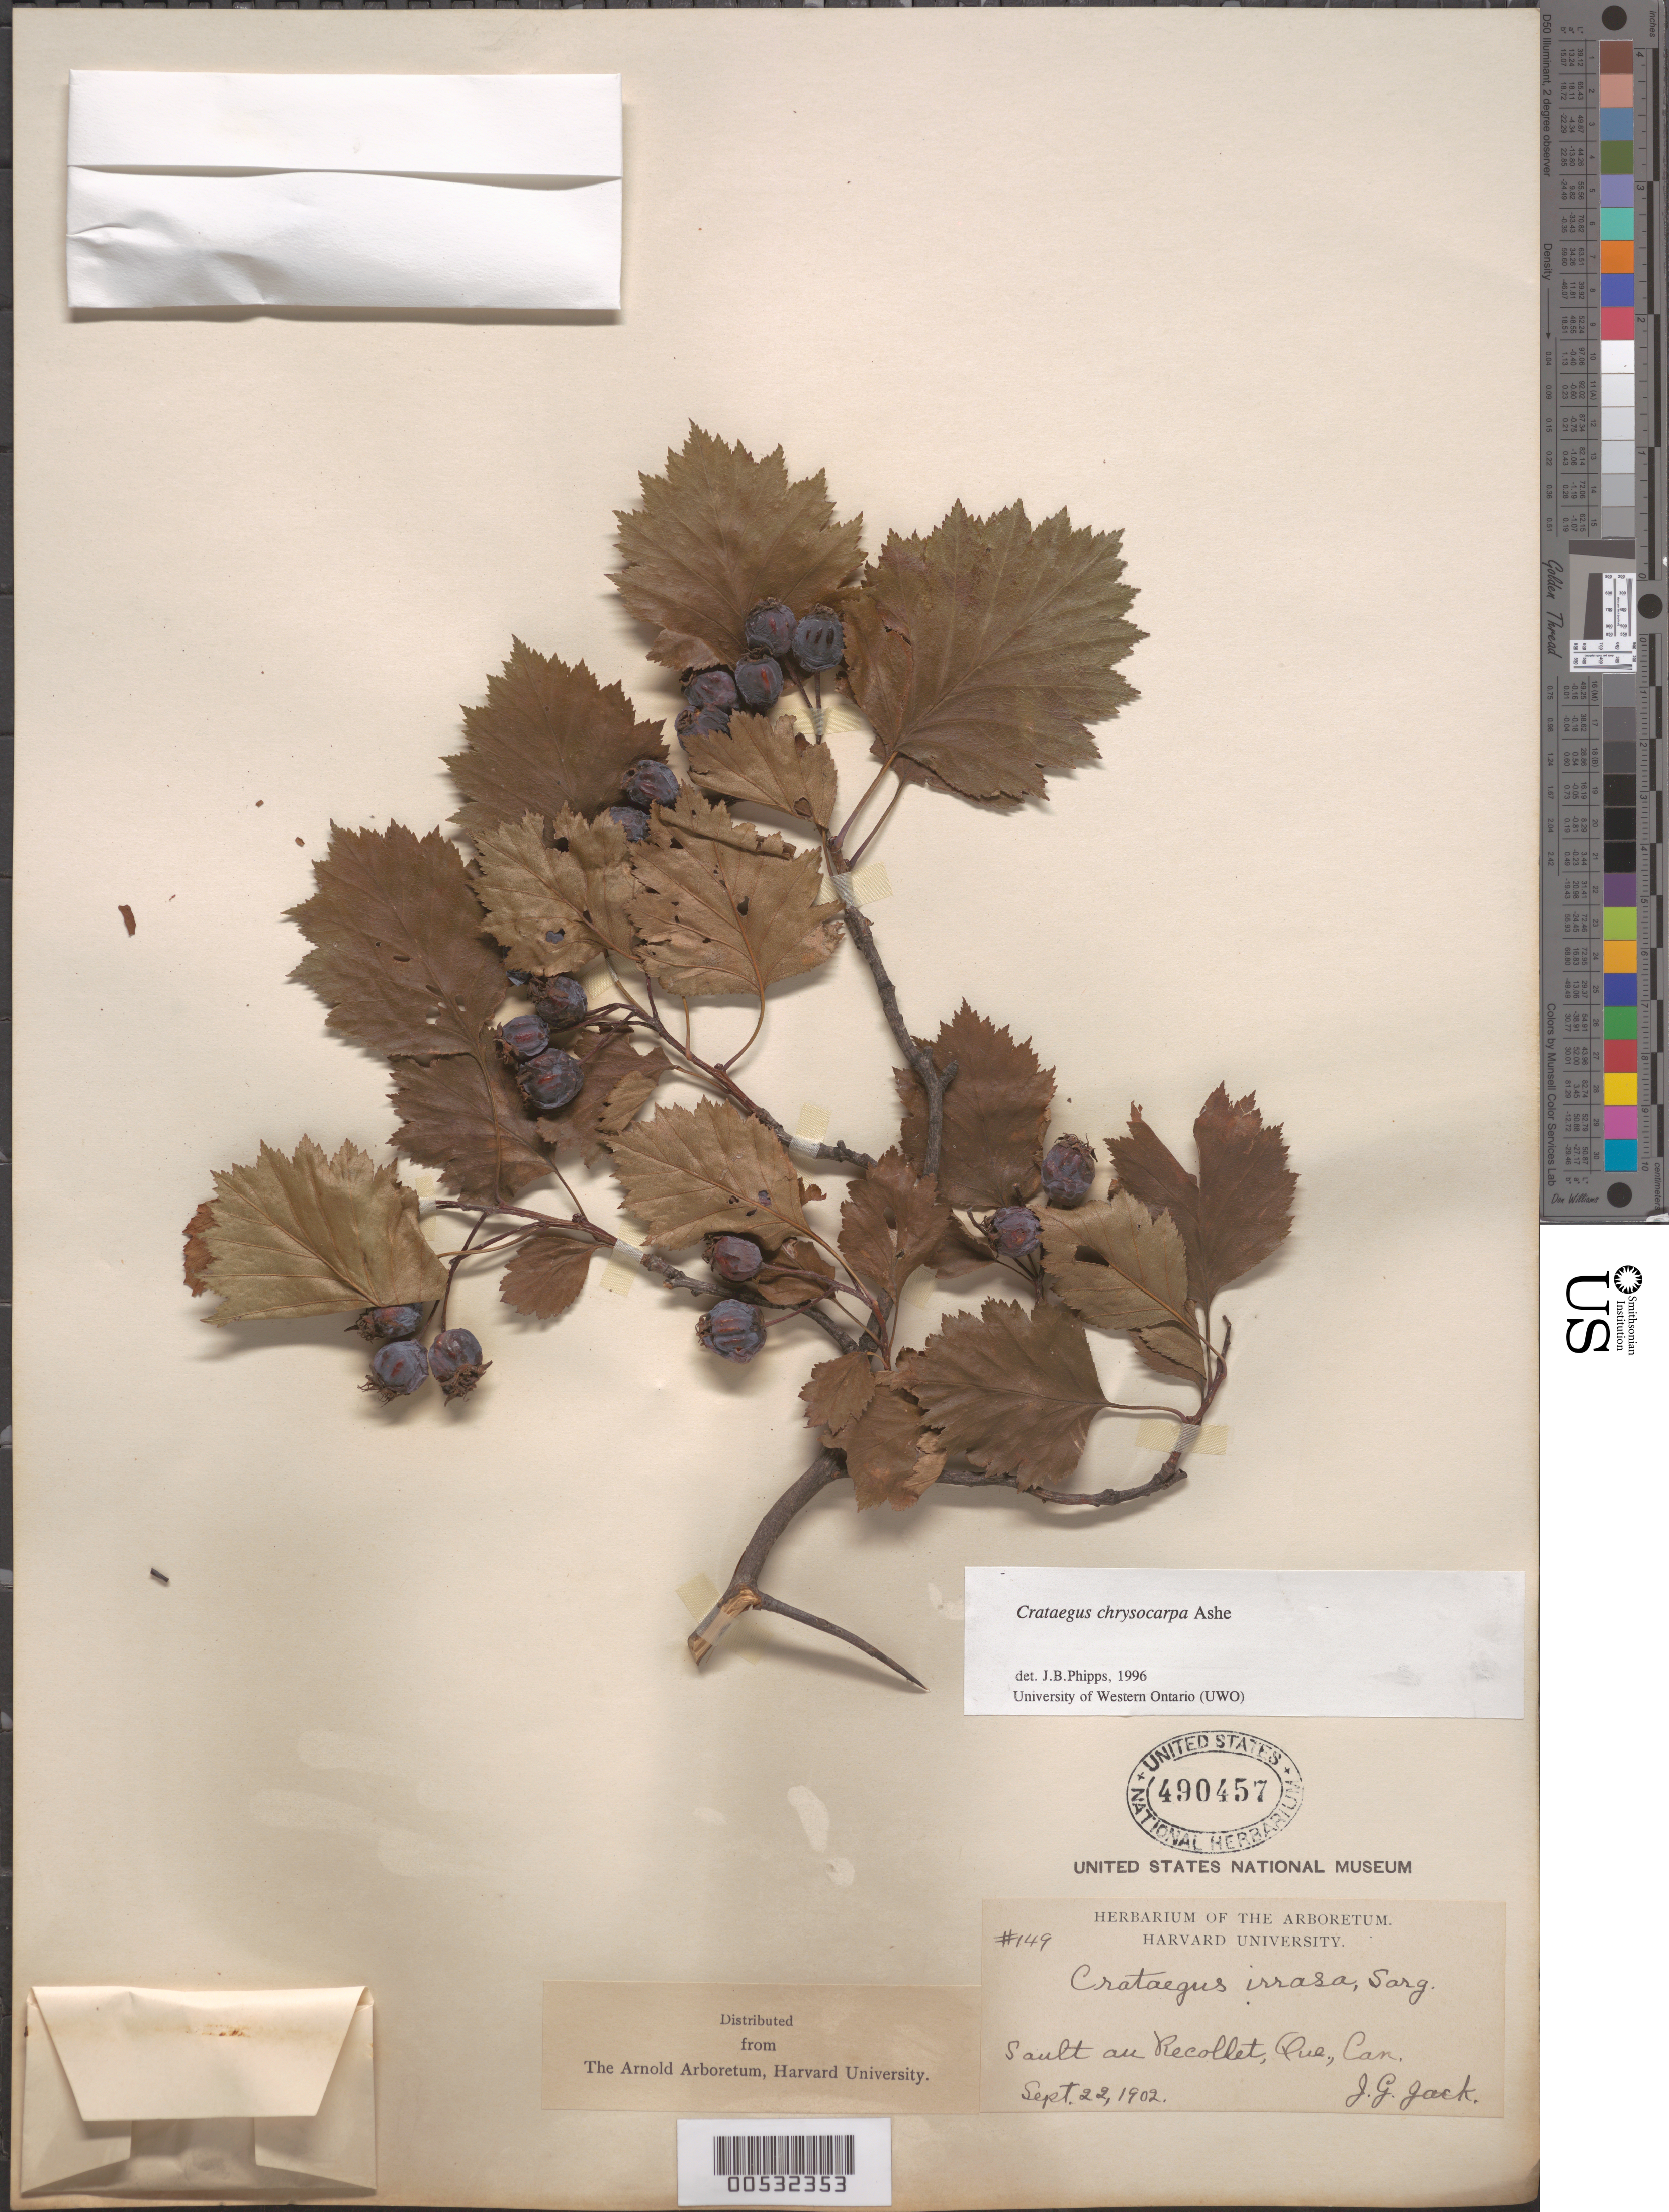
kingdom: Plantae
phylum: Tracheophyta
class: Magnoliopsida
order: Rosales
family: Rosaceae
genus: Crataegus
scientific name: Crataegus chrysocarpa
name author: Ashe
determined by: Phipps, James B., (UWO), University of Western Ontario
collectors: J. G. Jack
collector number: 149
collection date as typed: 22 Sep 1902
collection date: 1902-09-22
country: Canada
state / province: Quebec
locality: Sault au Recollet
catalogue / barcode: US 490457